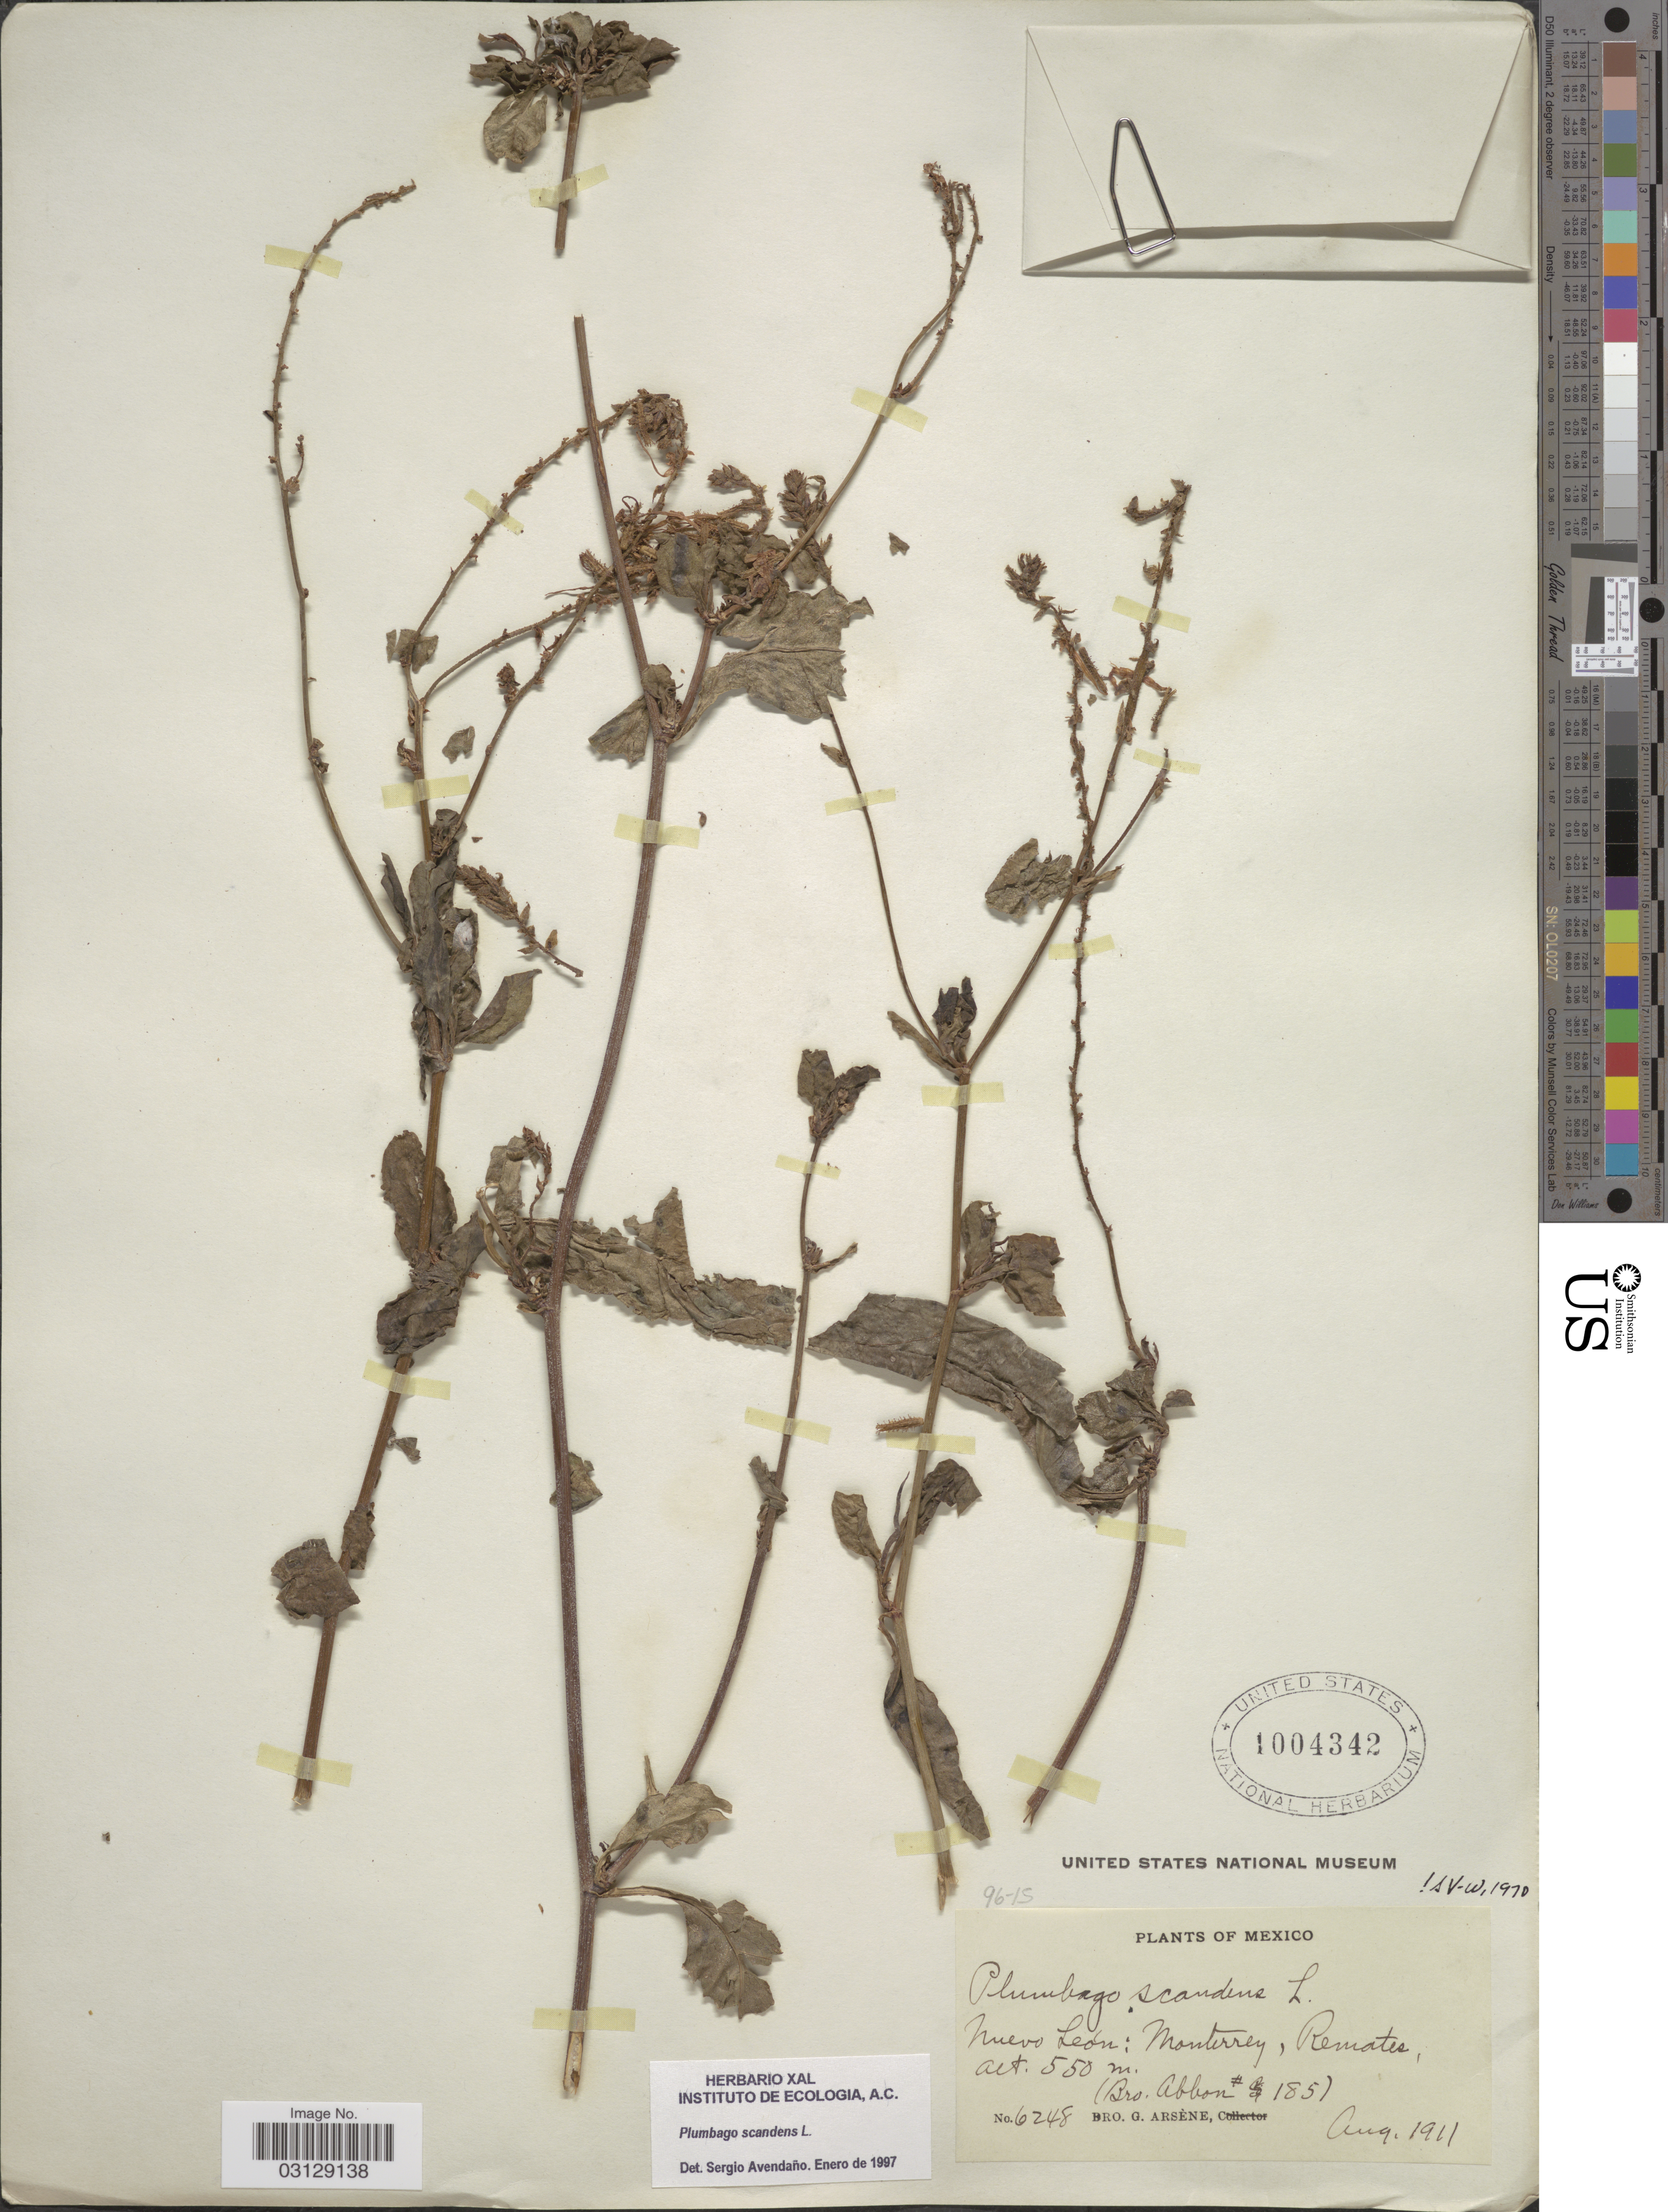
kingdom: Plantae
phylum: Tracheophyta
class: Magnoliopsida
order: Caryophyllales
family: Plumbaginaceae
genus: Plumbago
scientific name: Plumbago scandens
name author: L.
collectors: Bro. G. Arsène & Bro. Abbon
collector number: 185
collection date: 1911-08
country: Mexico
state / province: Nuevo León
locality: Monterrey, Remates.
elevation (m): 550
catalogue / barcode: US 1004342